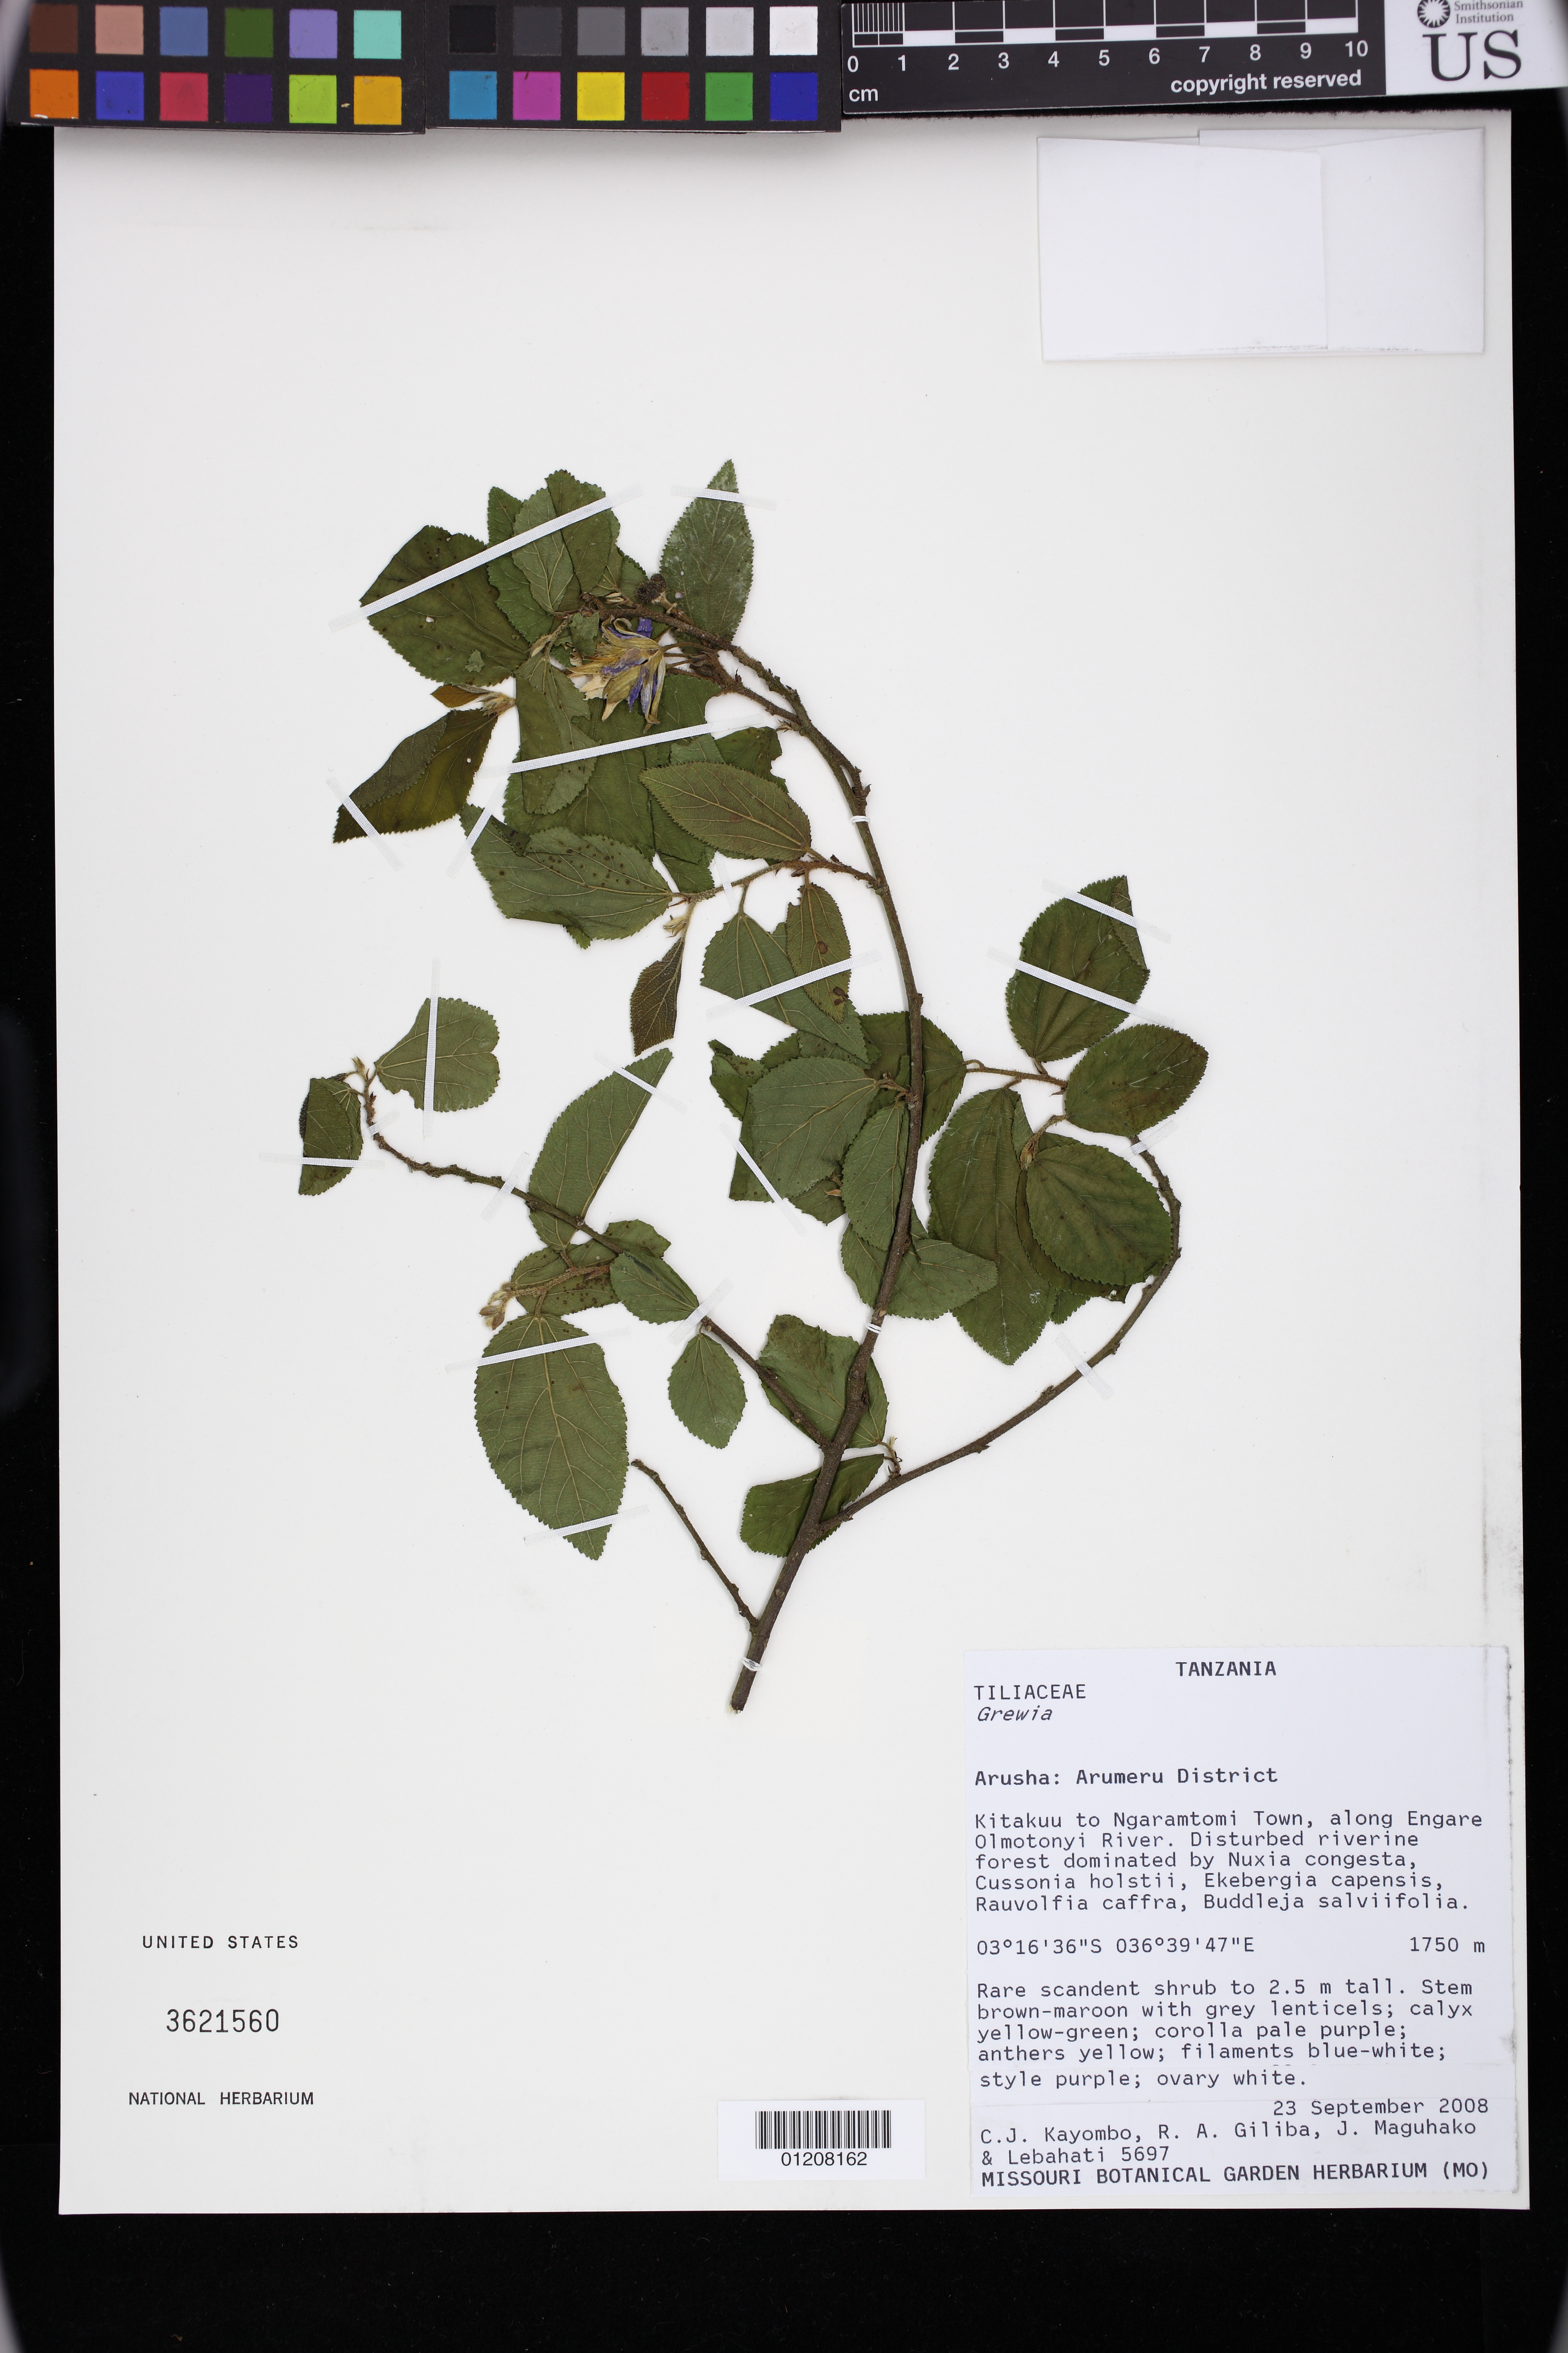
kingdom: Plantae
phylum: Tracheophyta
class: Magnoliopsida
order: Malvales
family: Malvaceae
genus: Grewia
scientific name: Grewia sp.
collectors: R. Giliba, S. Maguhako & J. Lebahati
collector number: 5697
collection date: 2008-09-23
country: Tanzania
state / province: Arusha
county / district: Arumeru District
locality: Kitakuu to Ngaramtomi Town, along Engare Olmotonyi River.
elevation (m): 1750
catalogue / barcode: US 3621560